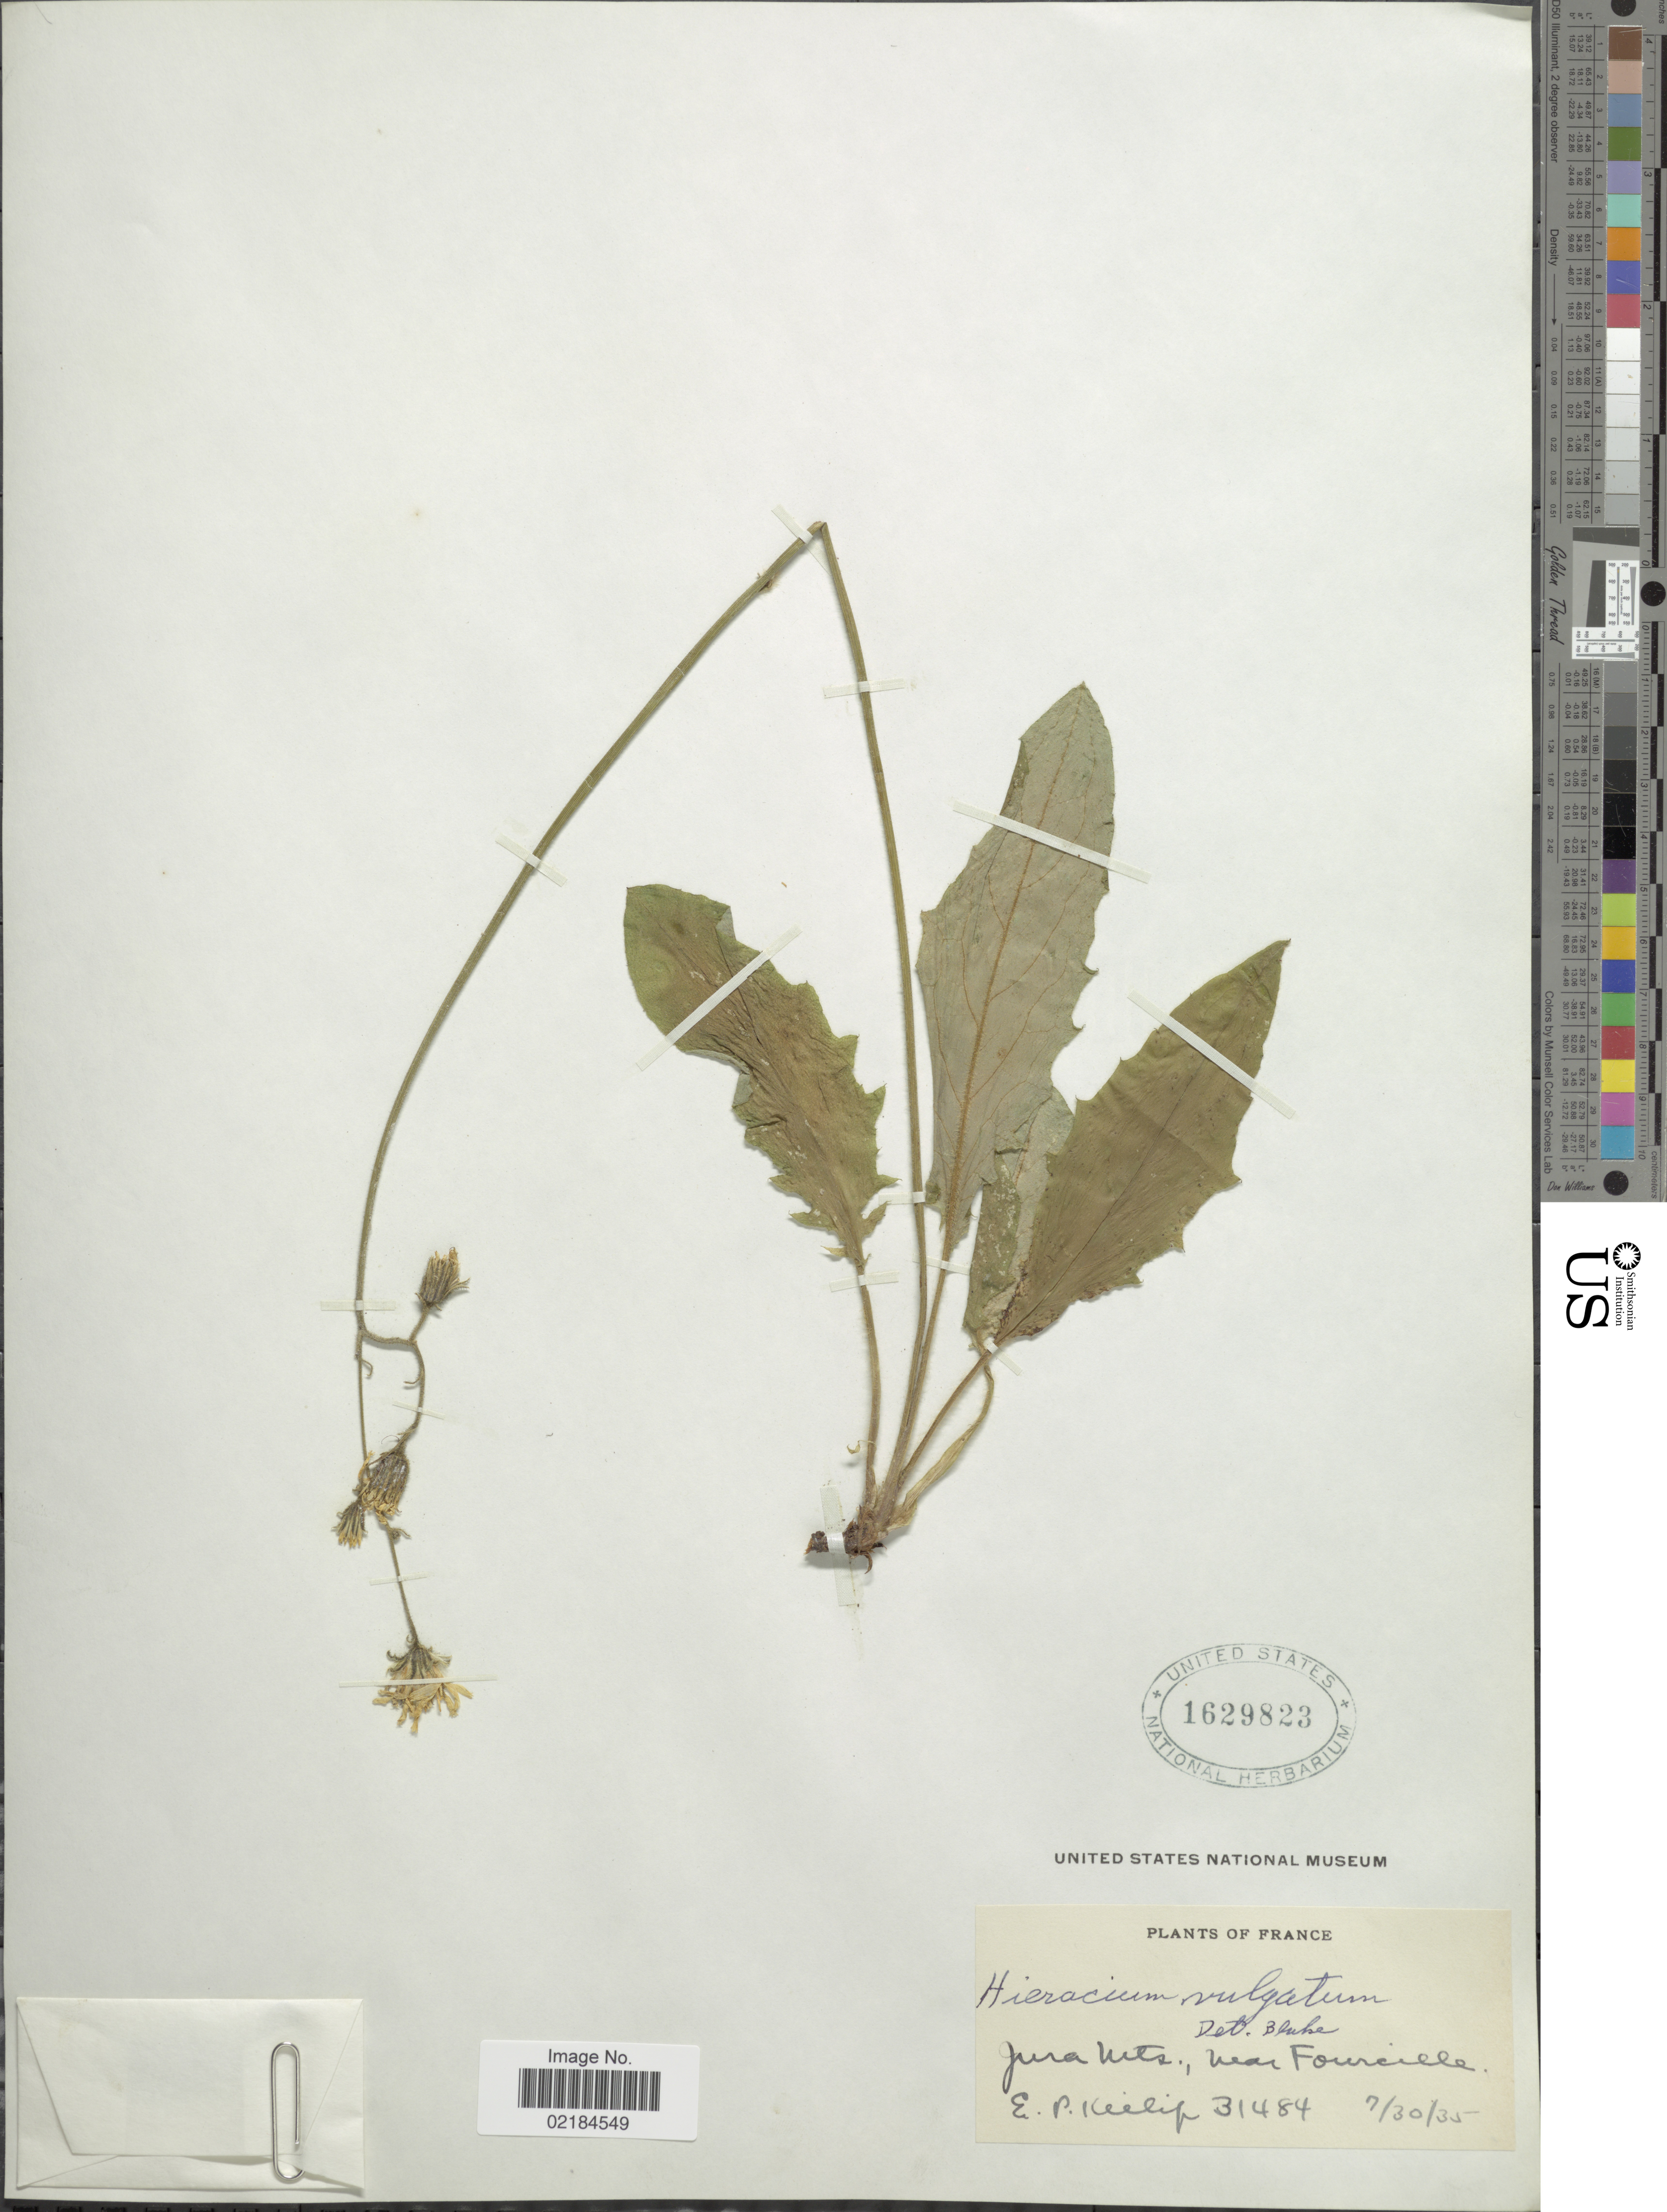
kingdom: Plantae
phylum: Tracheophyta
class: Magnoliopsida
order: Asterales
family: Asteraceae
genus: Hieracium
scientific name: Hieracium lachenalii subsp. cruenifolium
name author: (Dahlst. & Lübeck) Zahn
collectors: E. P. Killip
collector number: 31484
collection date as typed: Transcribed d/m/y: 30/7/35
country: France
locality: Jura Mts., near Fourcille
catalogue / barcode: US 1629823